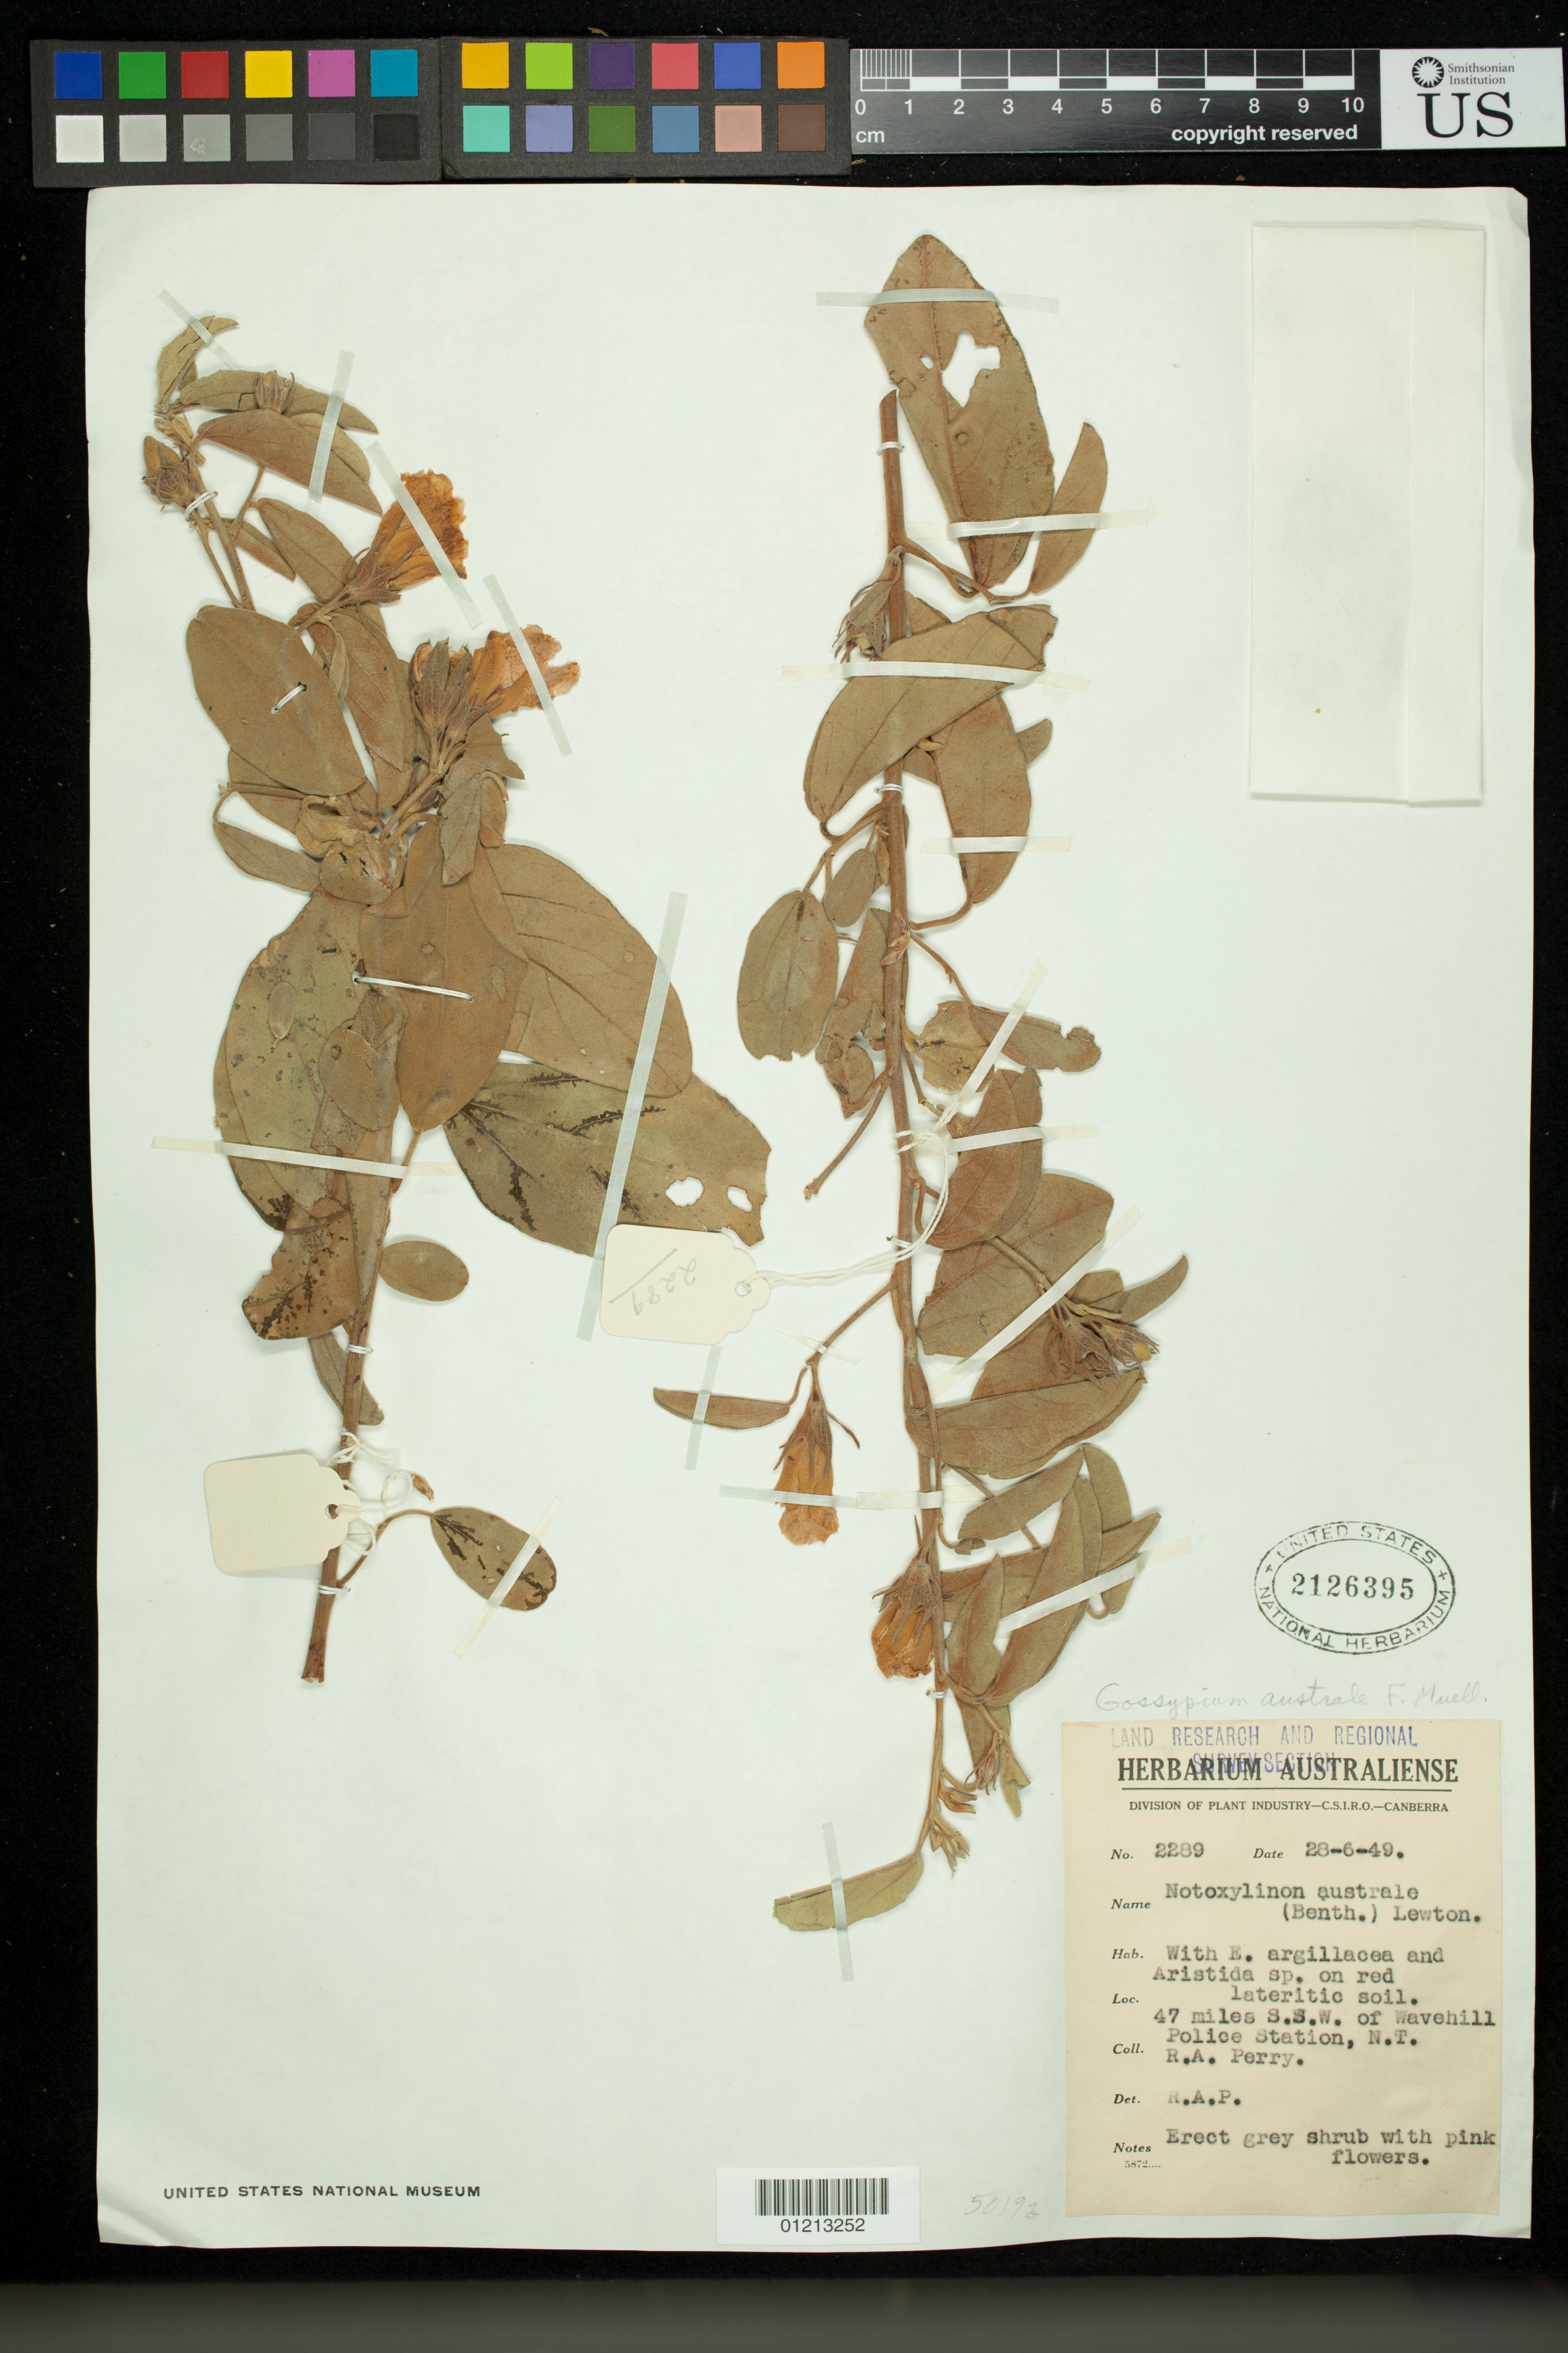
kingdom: Plantae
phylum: Tracheophyta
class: Magnoliopsida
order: Malvales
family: Malvaceae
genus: Gossypium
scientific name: Gossypium australe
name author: F. Muell.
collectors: Perry, R. A.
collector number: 2289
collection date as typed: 28 Jun 1949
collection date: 1949-06-28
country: Australia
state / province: Northern Territory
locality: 47 miles S.S.W. of Wavehill Police Station, N.T.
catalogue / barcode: US 2126395